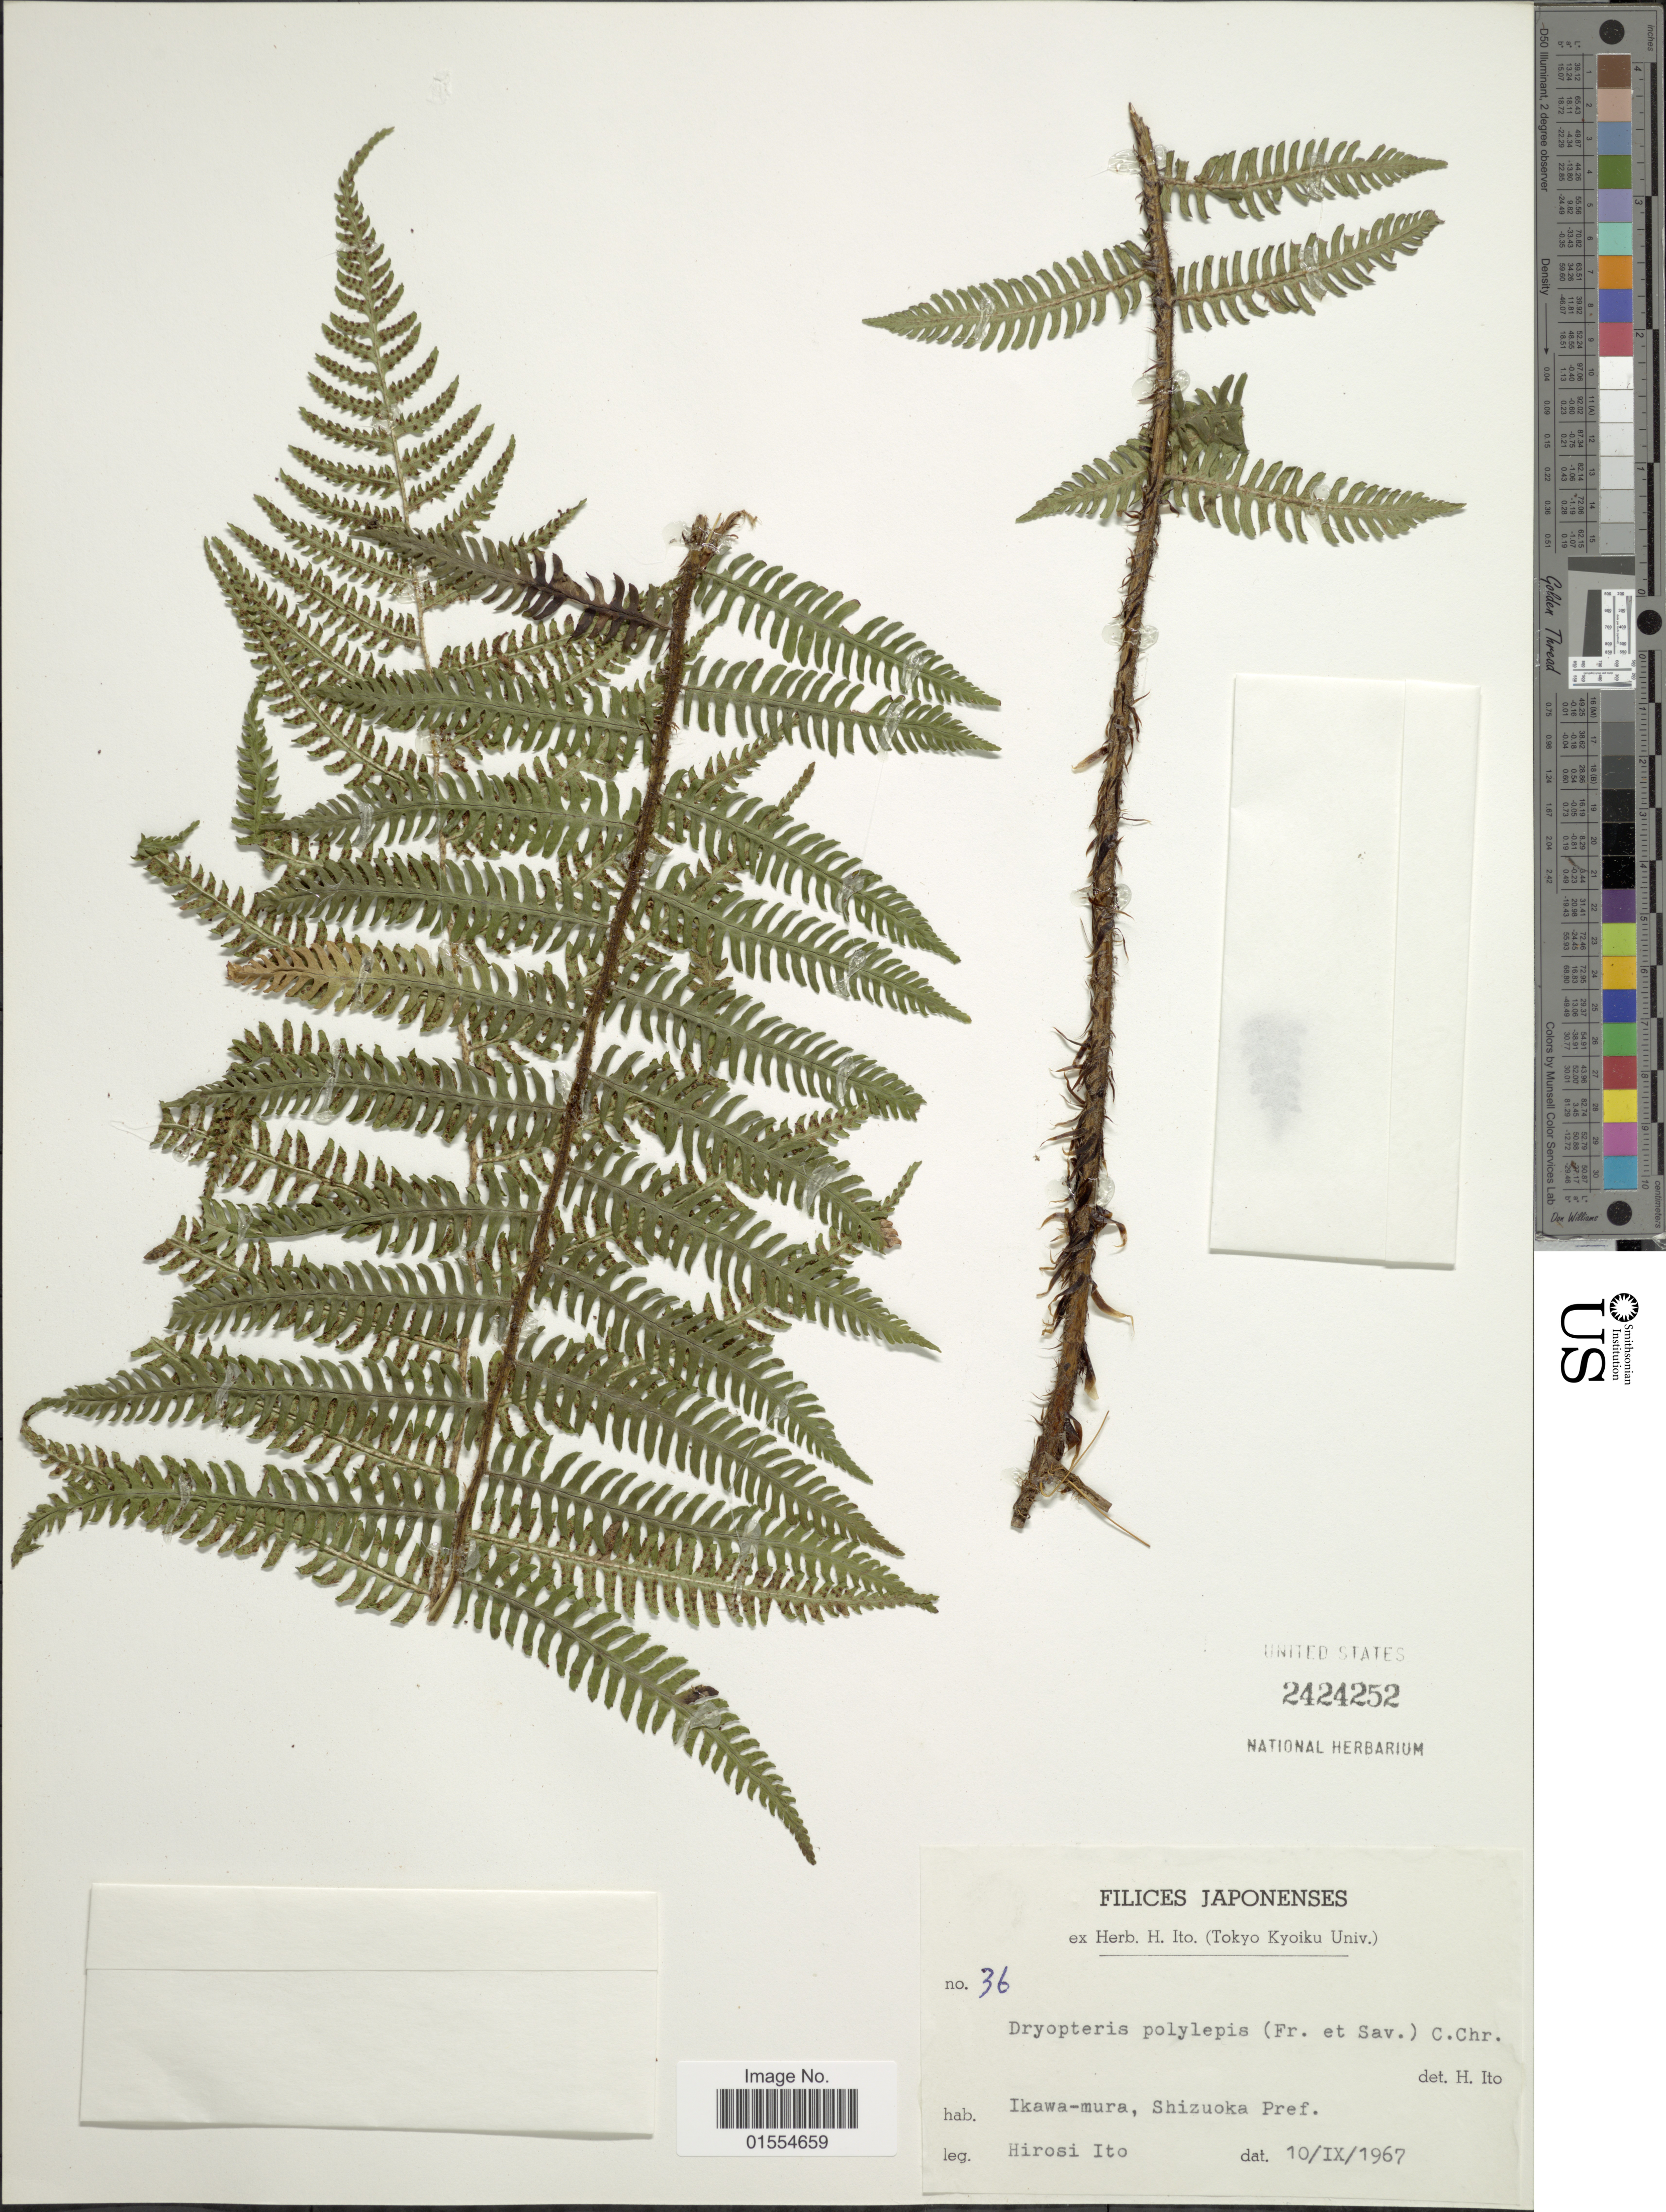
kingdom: Plantae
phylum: Tracheophyta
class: Polypodiopsida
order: Polypodiales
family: Dryopteridaceae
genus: Dryopteris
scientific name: Dryopteris polylepis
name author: (Franch. & Sav.) C. Chr.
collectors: H. Itô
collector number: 36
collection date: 1967-09-10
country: Japan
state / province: Sizuoka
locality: Japonenses, Ikawa-mura- Shizuoka Pref.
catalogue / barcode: US 2424252